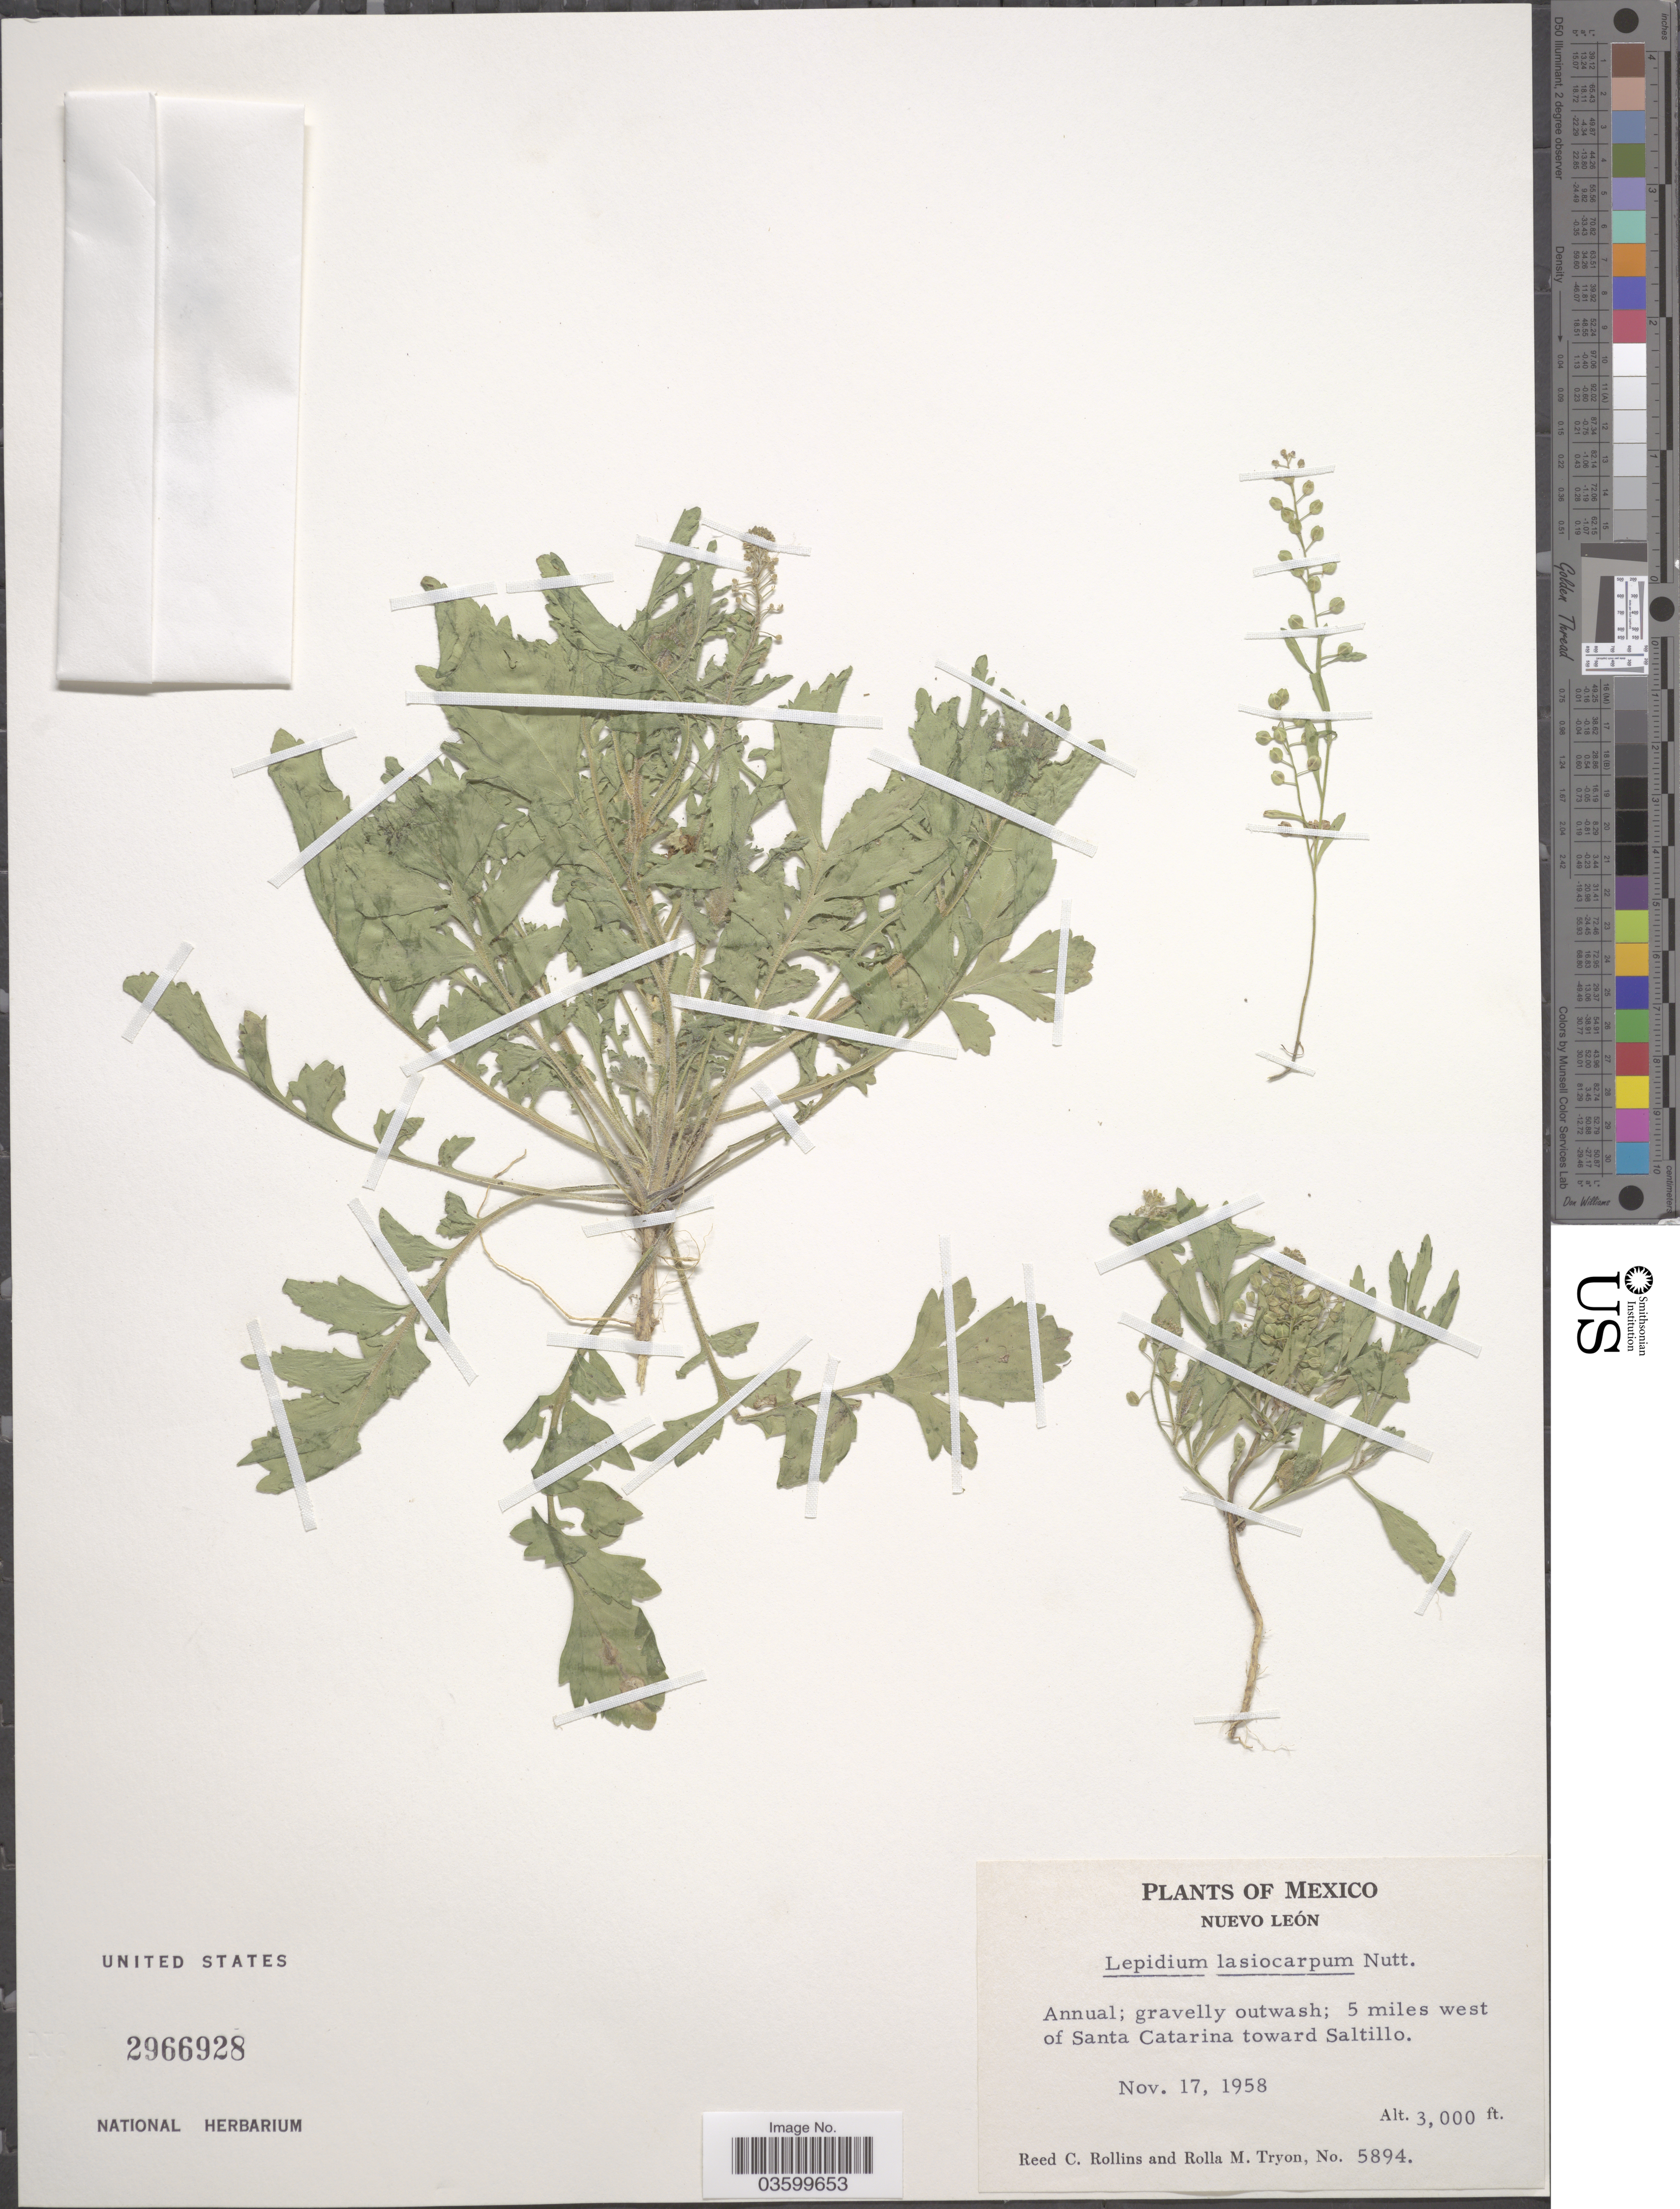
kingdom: Plantae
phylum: Tracheophyta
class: Magnoliopsida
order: Brassicales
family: Brassicaceae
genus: Lepidium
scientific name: Lepidium lasiocarpum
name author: Nutt.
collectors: R. C. Rollins & R. M. Tryon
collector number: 5894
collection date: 1958-11-17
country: Mexico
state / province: Nuevo León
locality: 5 miles west of Santa Catarina toward Saltillo.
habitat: gravelly outwash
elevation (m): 914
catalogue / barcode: US 2966928